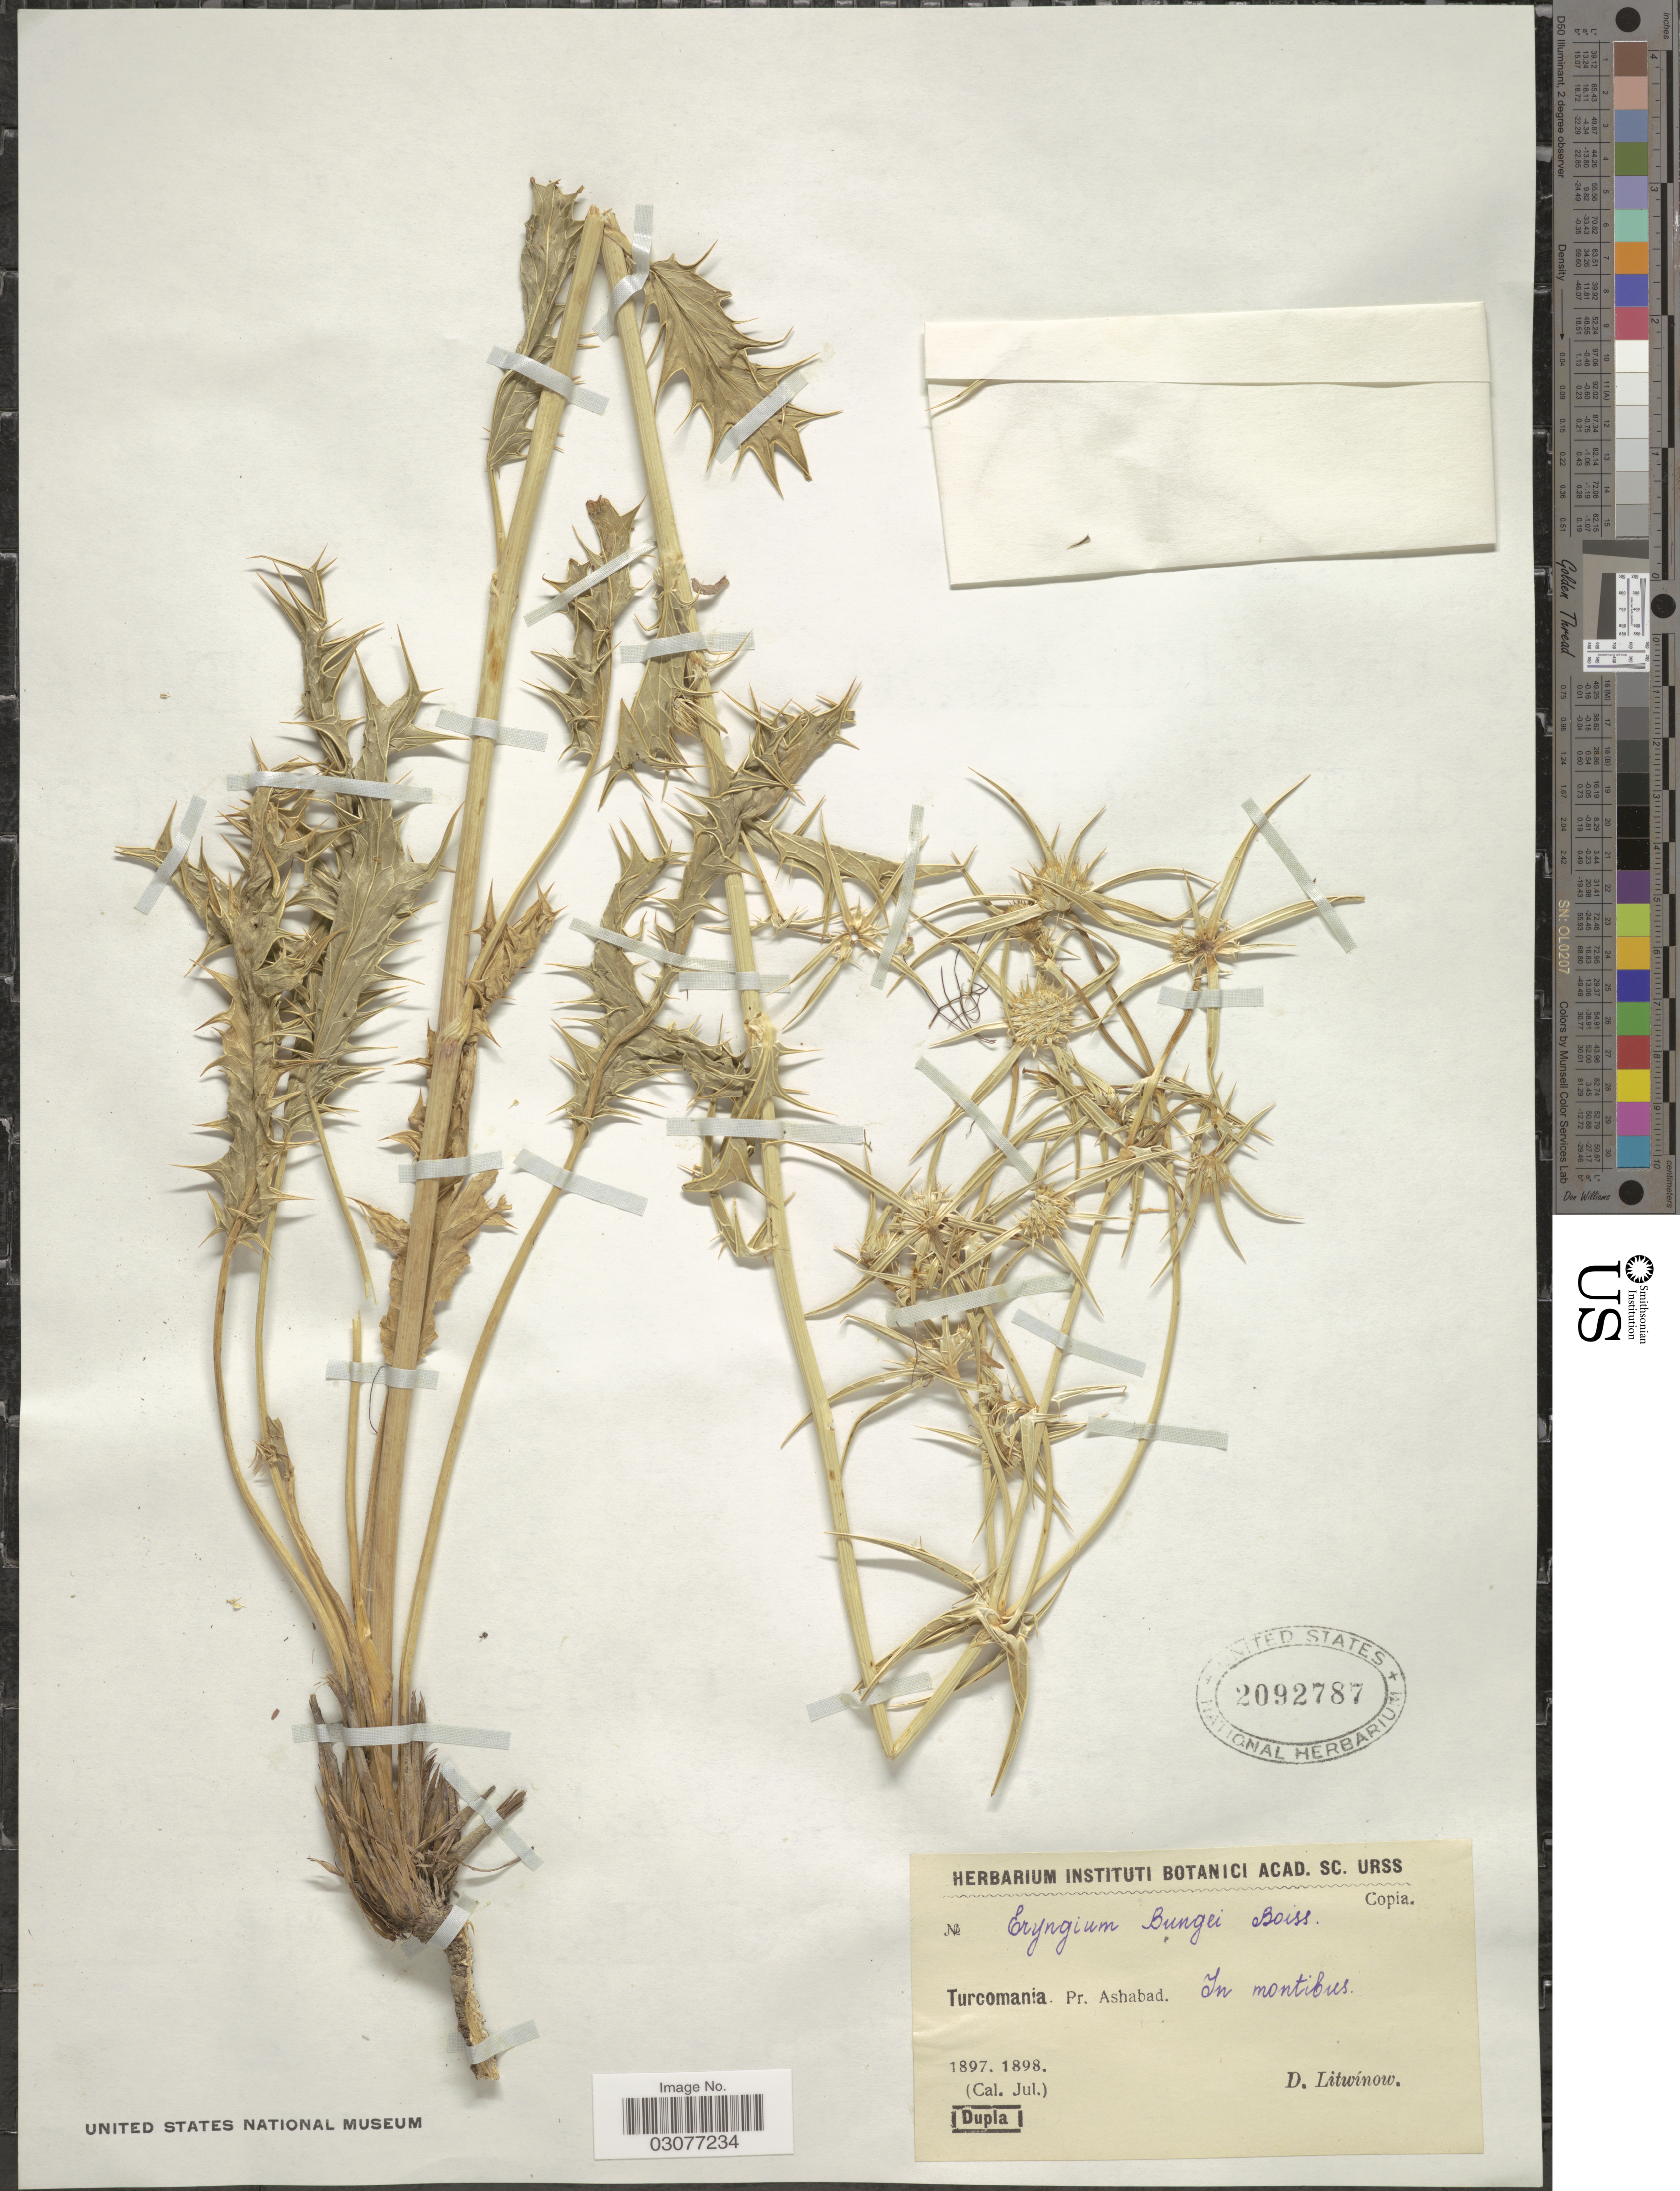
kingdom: Plantae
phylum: Tracheophyta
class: Magnoliopsida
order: Apiales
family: Apiaceae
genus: Eryngium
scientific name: Eryngium bungei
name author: Boiss.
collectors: D. Litwinow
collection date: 1897-07/1898-07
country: Turkmenistan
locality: Turcomania. Pr. Ashabad.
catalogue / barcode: US 2092787